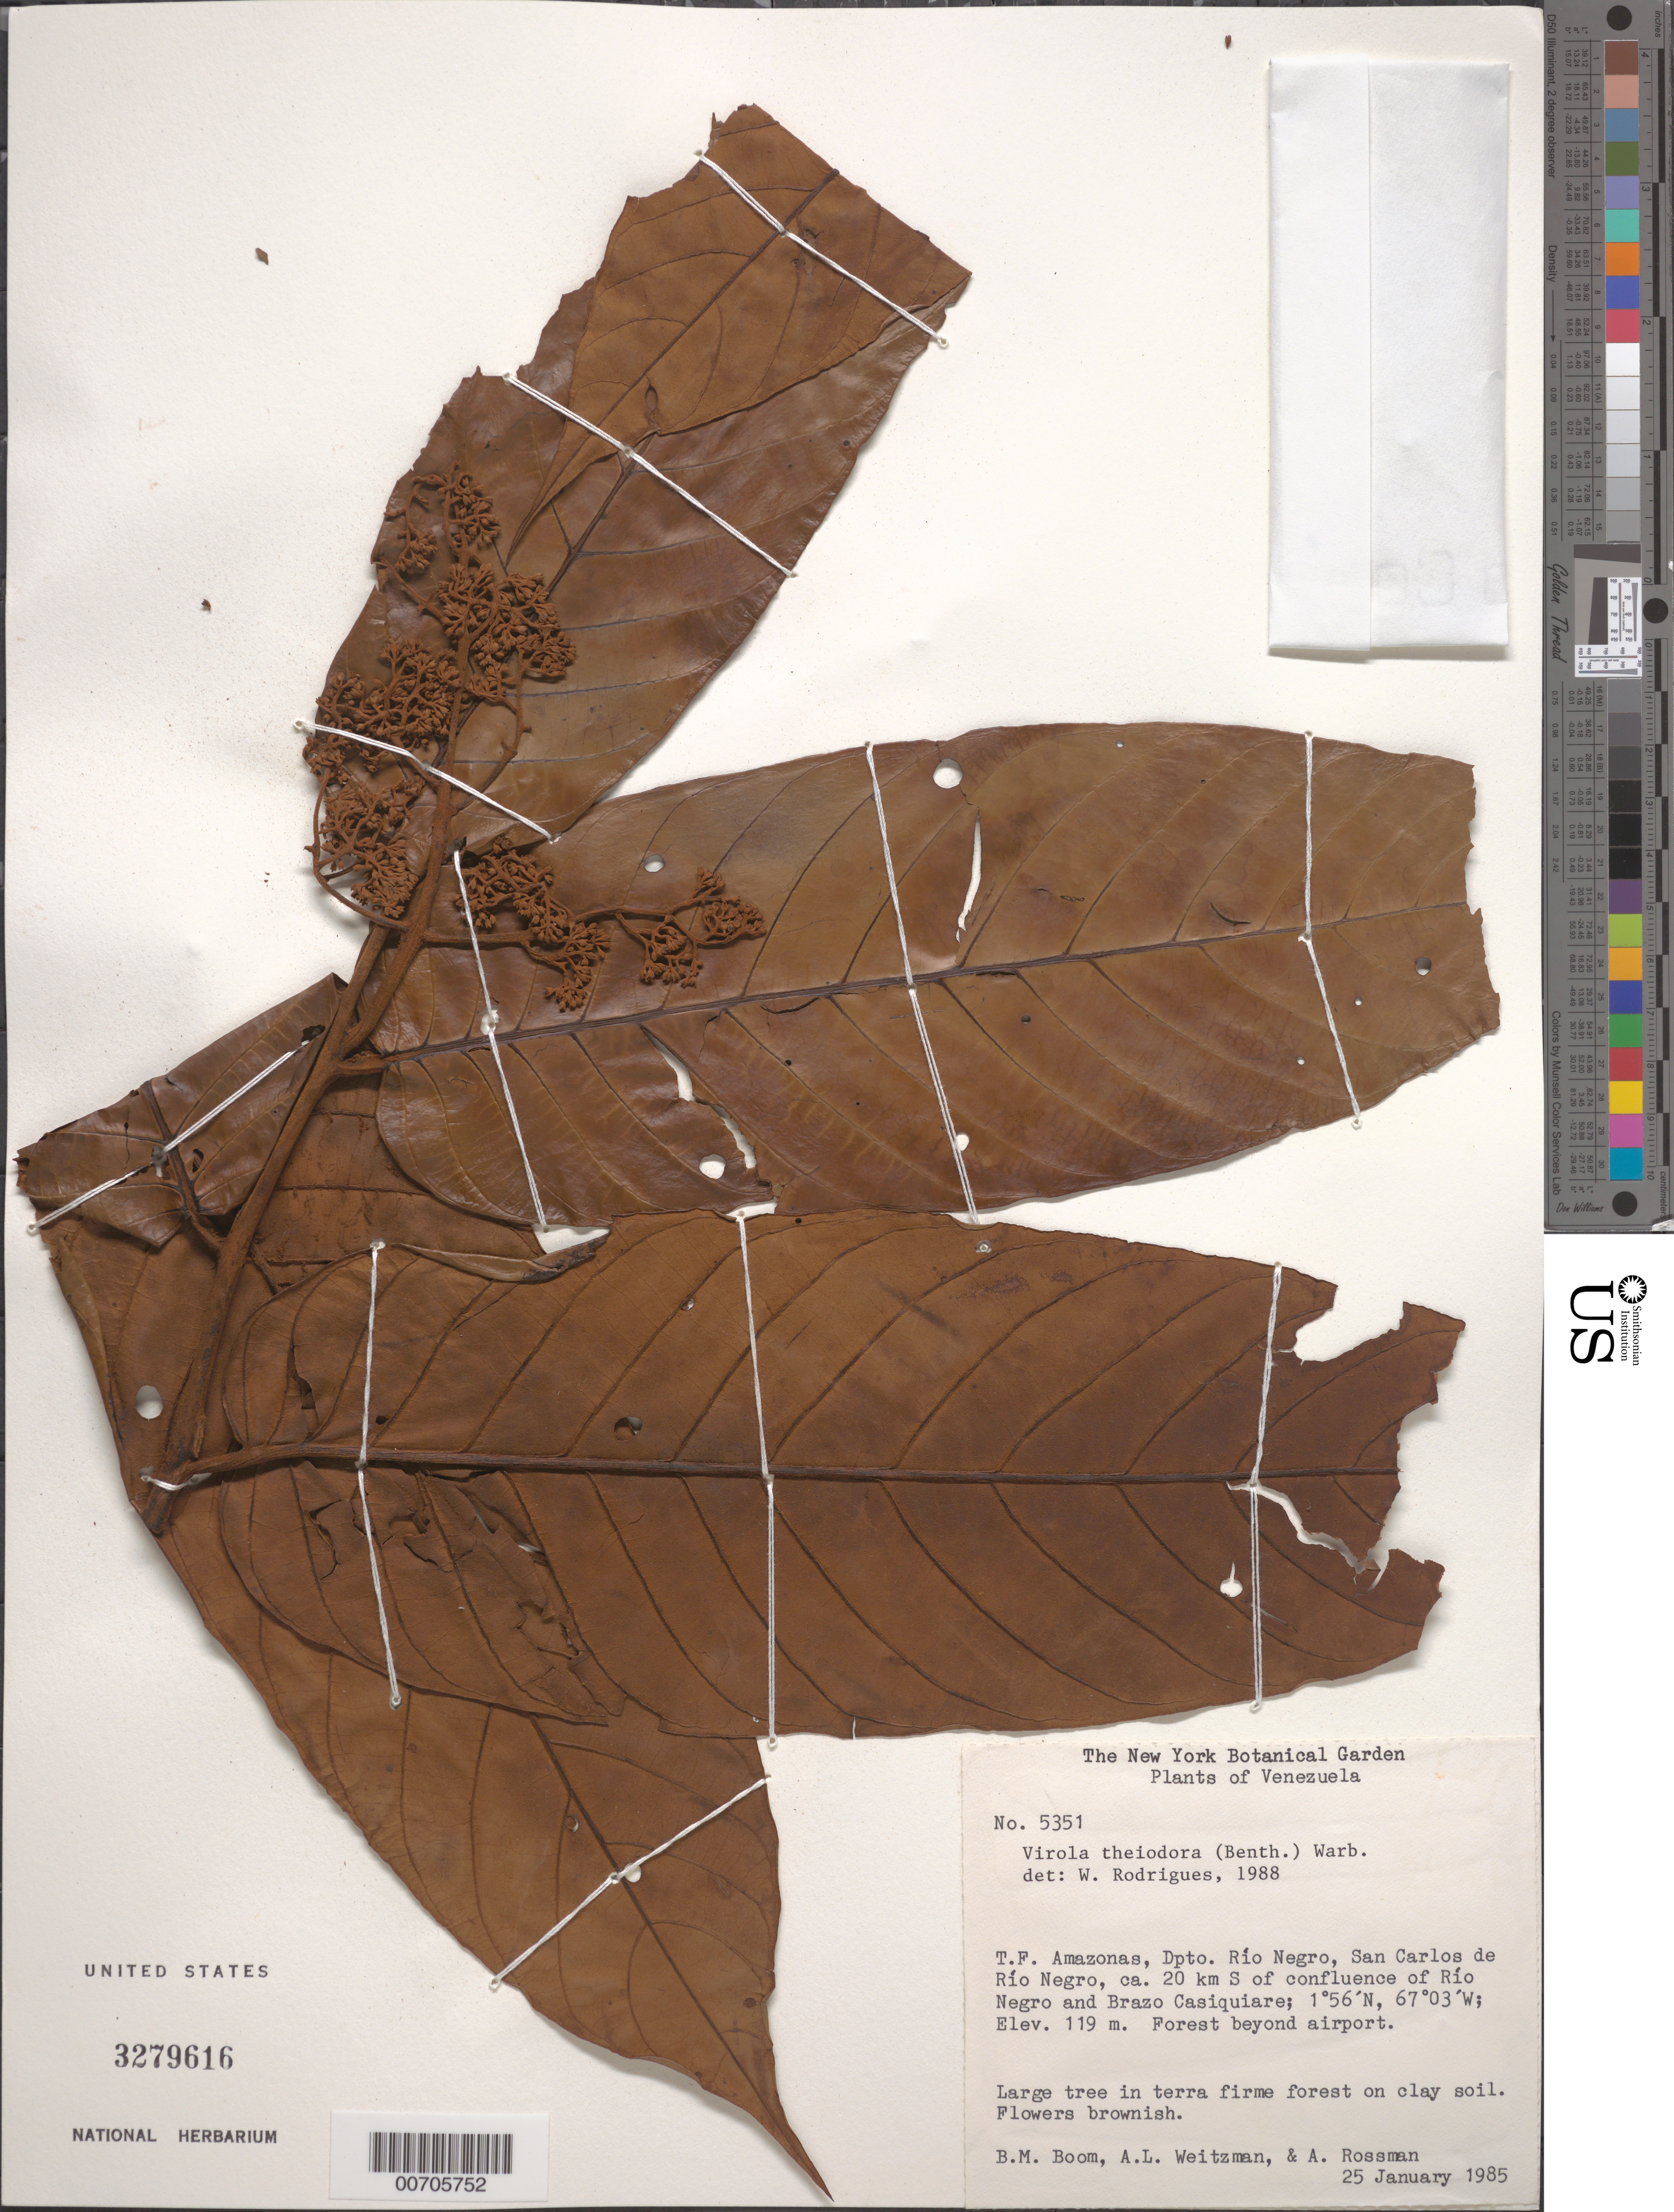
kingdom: Plantae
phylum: Tracheophyta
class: Magnoliopsida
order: Magnoliales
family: Myristicaceae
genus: Virola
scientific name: Virola theiodora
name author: (Spruce ex Benth.) Warb.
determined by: Rodrigues, W. A.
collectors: B. M. Boom, A. L. Weitzman & A. Rossman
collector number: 5351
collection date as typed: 25-Jan-85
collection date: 1985-01-25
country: Venezuela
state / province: Amazonas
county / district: Río Negro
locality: San Carlos de Río Negro, ca. 20 km S of confl. of Río Negro and Brazo Casiquiare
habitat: Terra firma forest on clay soil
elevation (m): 119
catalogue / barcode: US 3279616